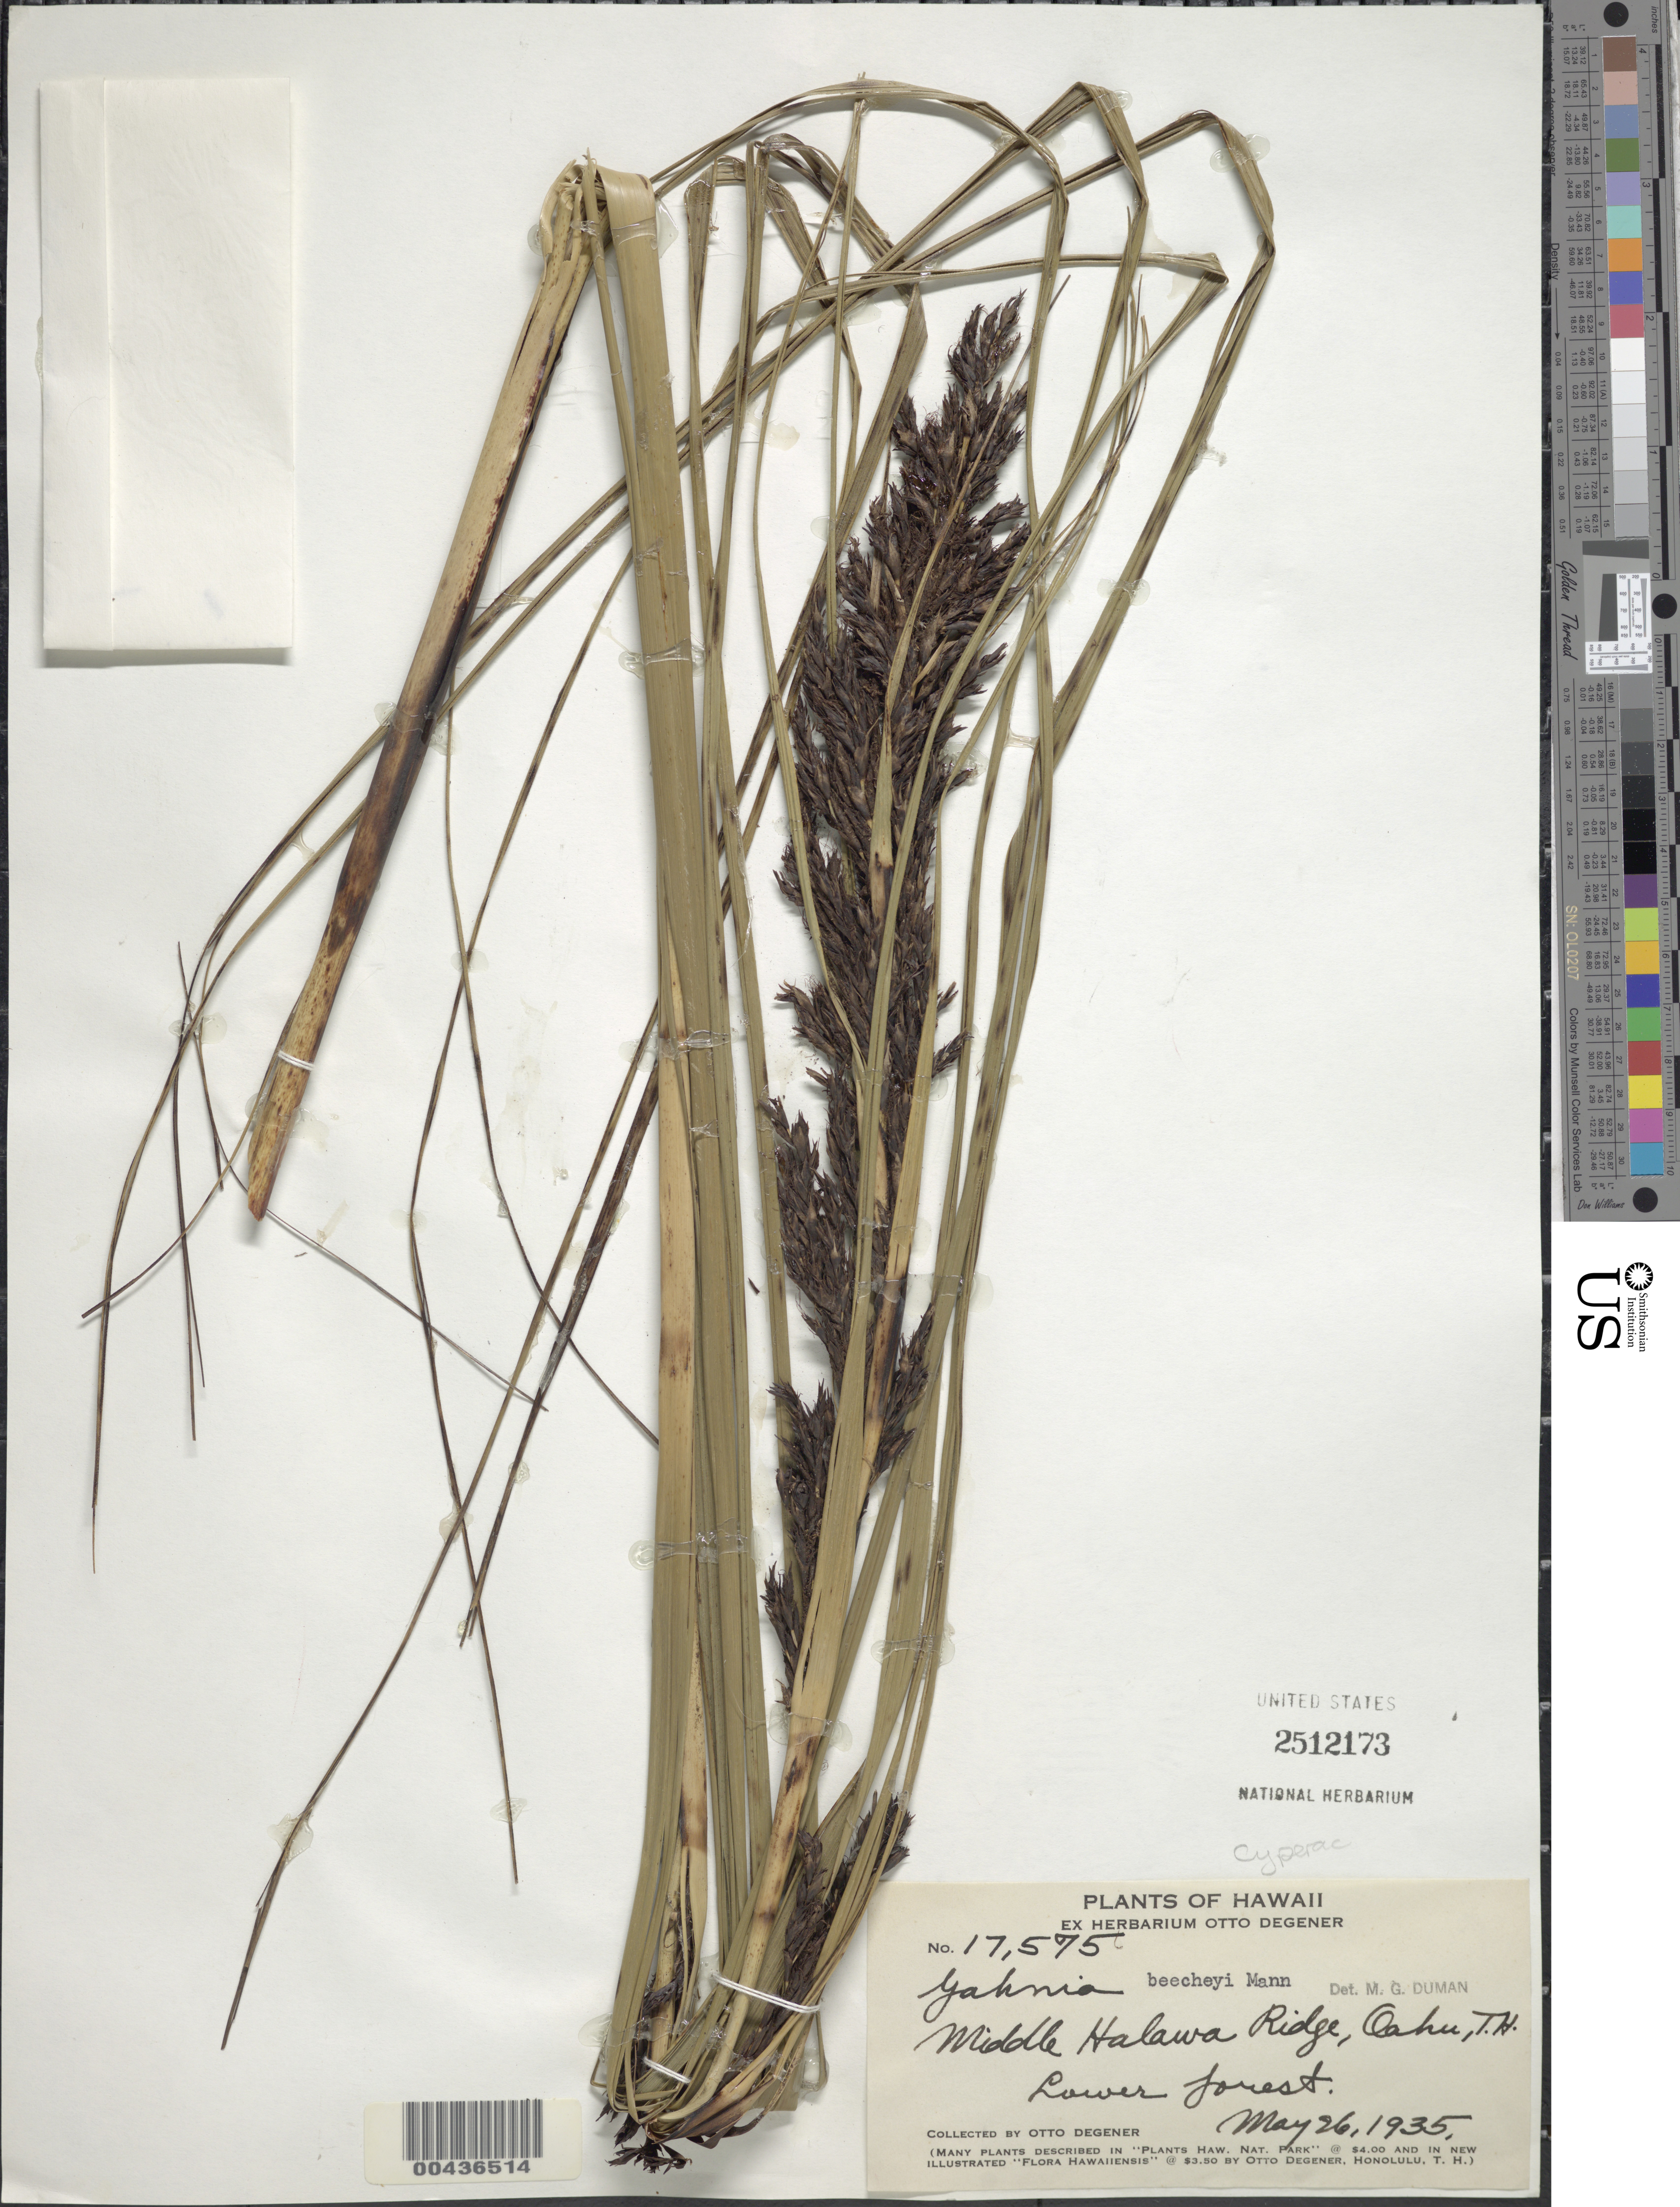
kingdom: Plantae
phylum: Tracheophyta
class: Liliopsida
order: Poales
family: Cyperaceae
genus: Gahnia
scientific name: Gahnia beecheyi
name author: H. Mann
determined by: Duman, M. G.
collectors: O. Degener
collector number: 17575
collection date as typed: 26 May 1935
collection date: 1935-05-26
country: United States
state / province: Hawaii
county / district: Honolulu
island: Oahu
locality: Middle Halawa Ridge, Oahu, T.H.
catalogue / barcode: US 2512173